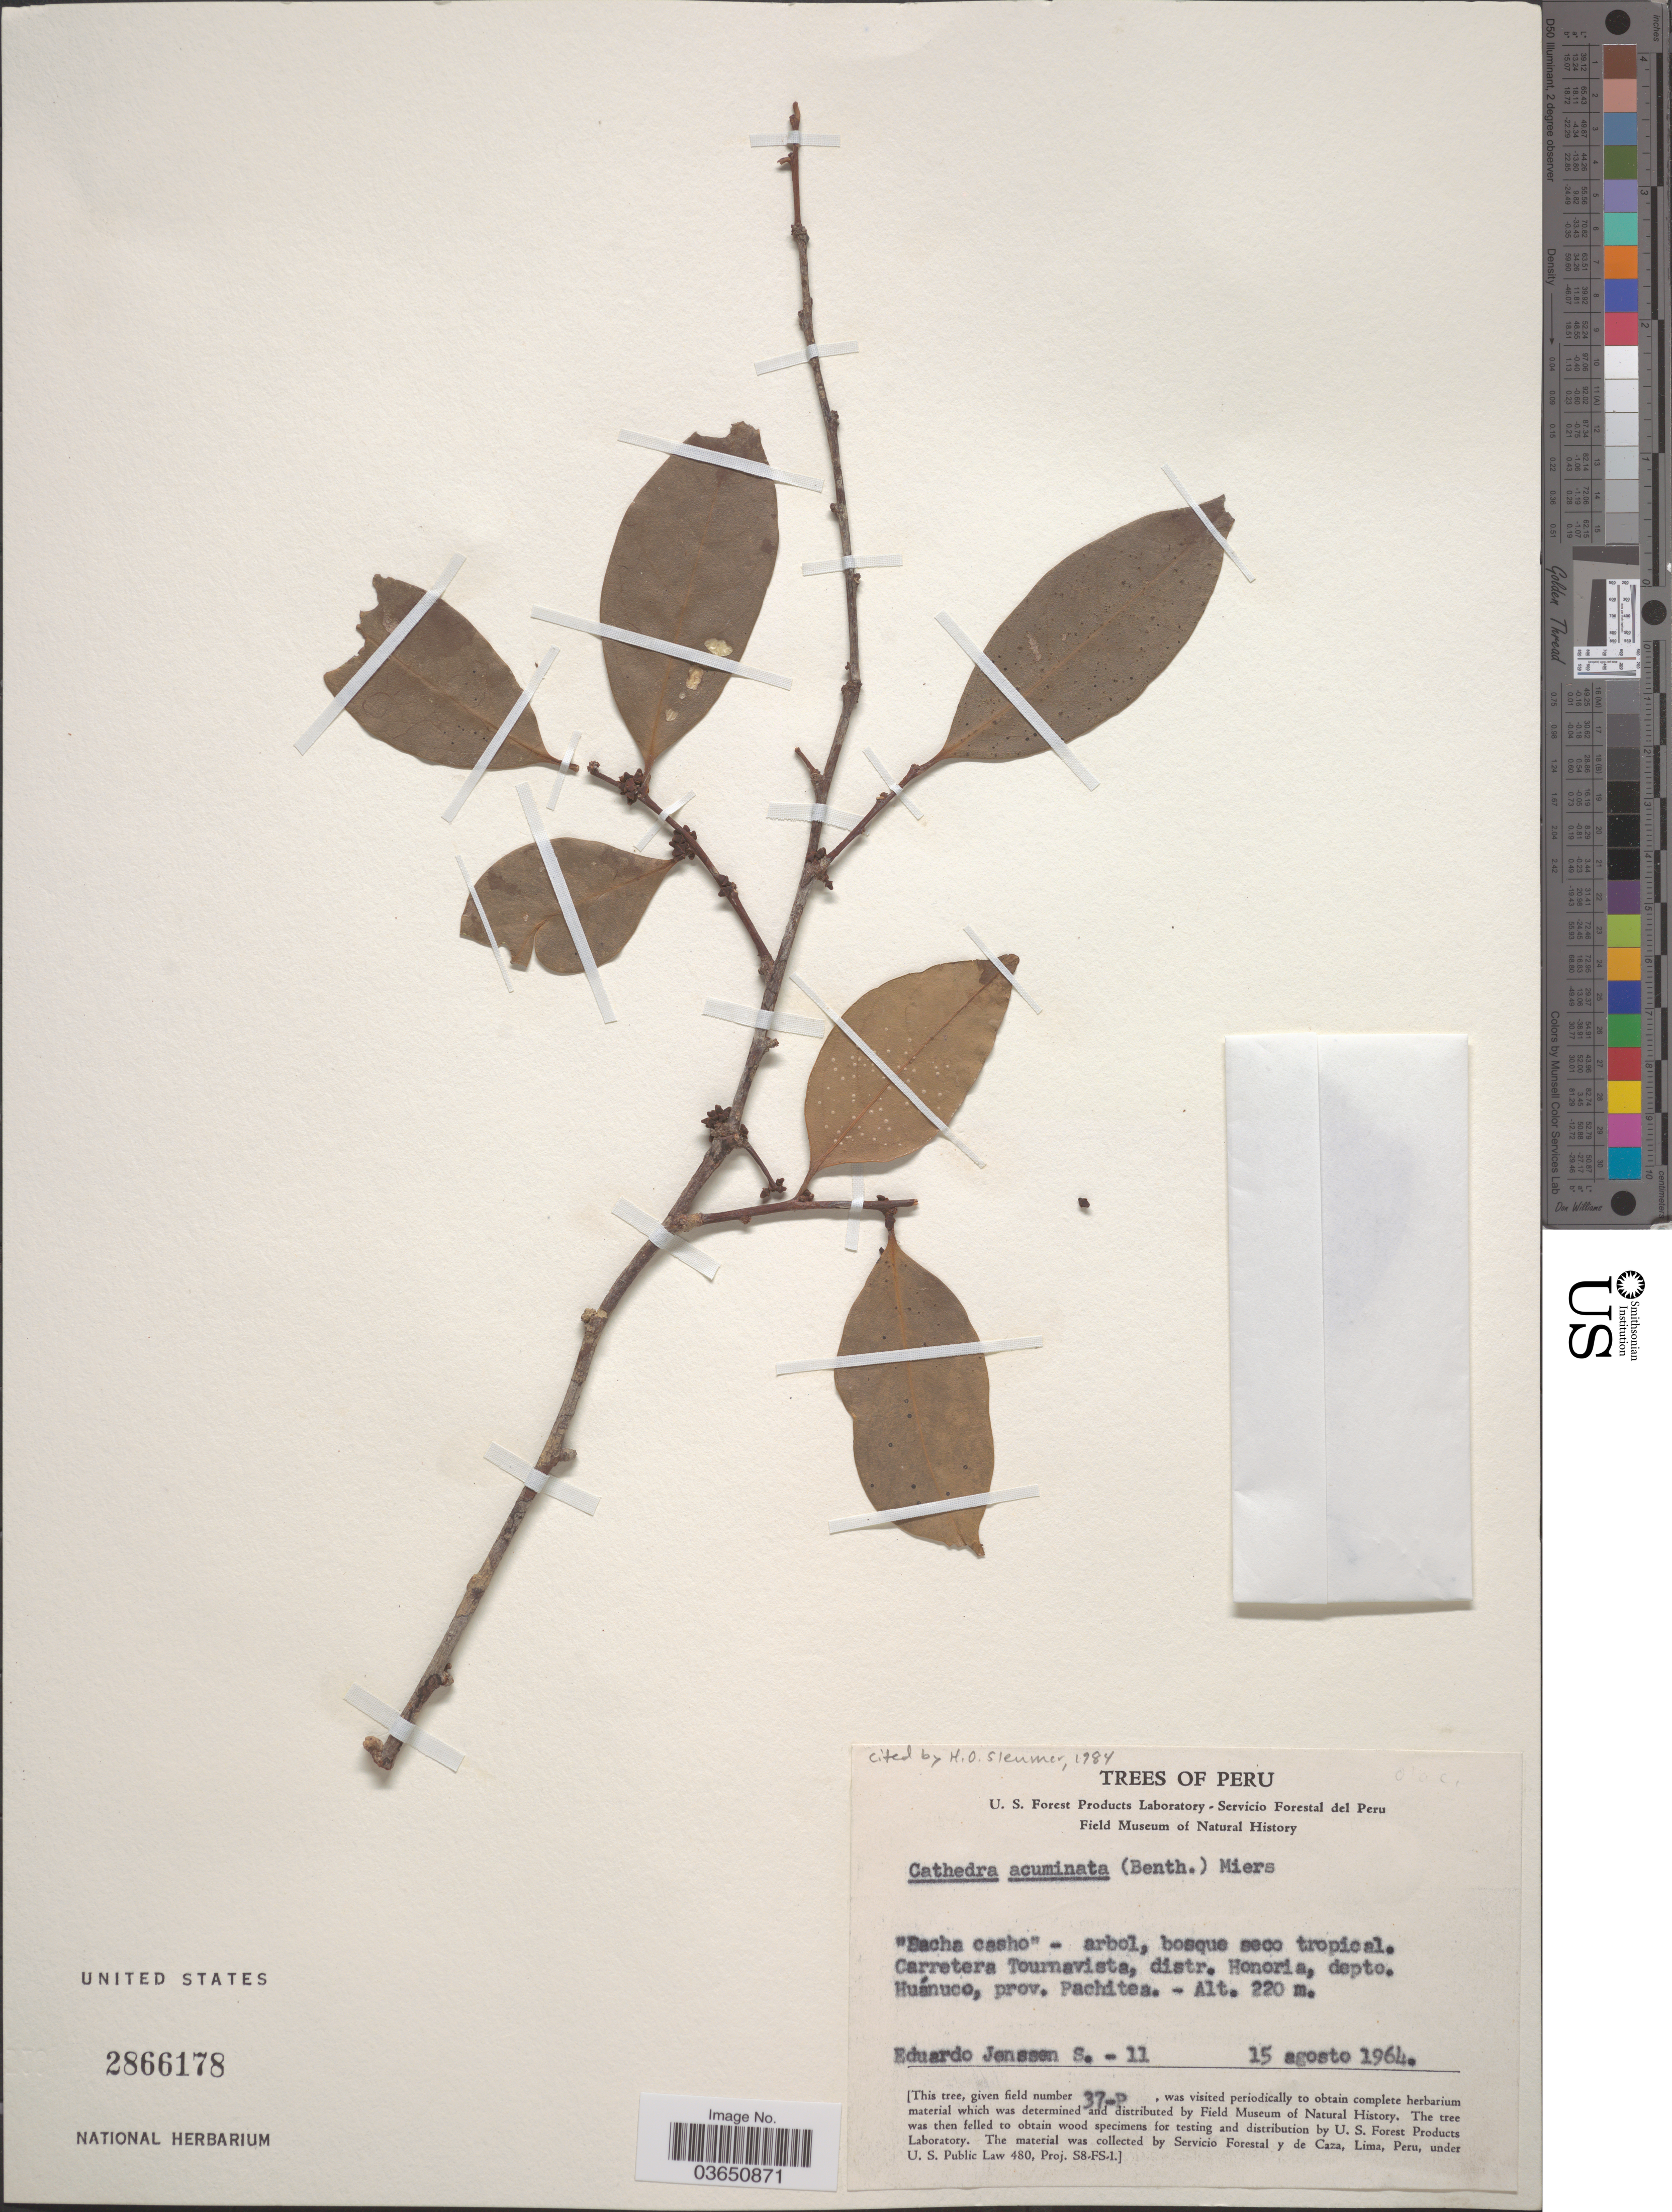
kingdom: Plantae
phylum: Tracheophyta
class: Magnoliopsida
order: Santalales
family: Aptandraceae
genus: Cathedra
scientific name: Cathedra acuminata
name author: (Benth.) Miers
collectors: E. Jenssen S.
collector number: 11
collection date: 1964-08-15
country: Peru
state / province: Huánuco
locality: Carretera Tournavista, distr. Honoria, depto. Huánuco, prov. Pachitea.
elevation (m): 220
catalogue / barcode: US 2866178